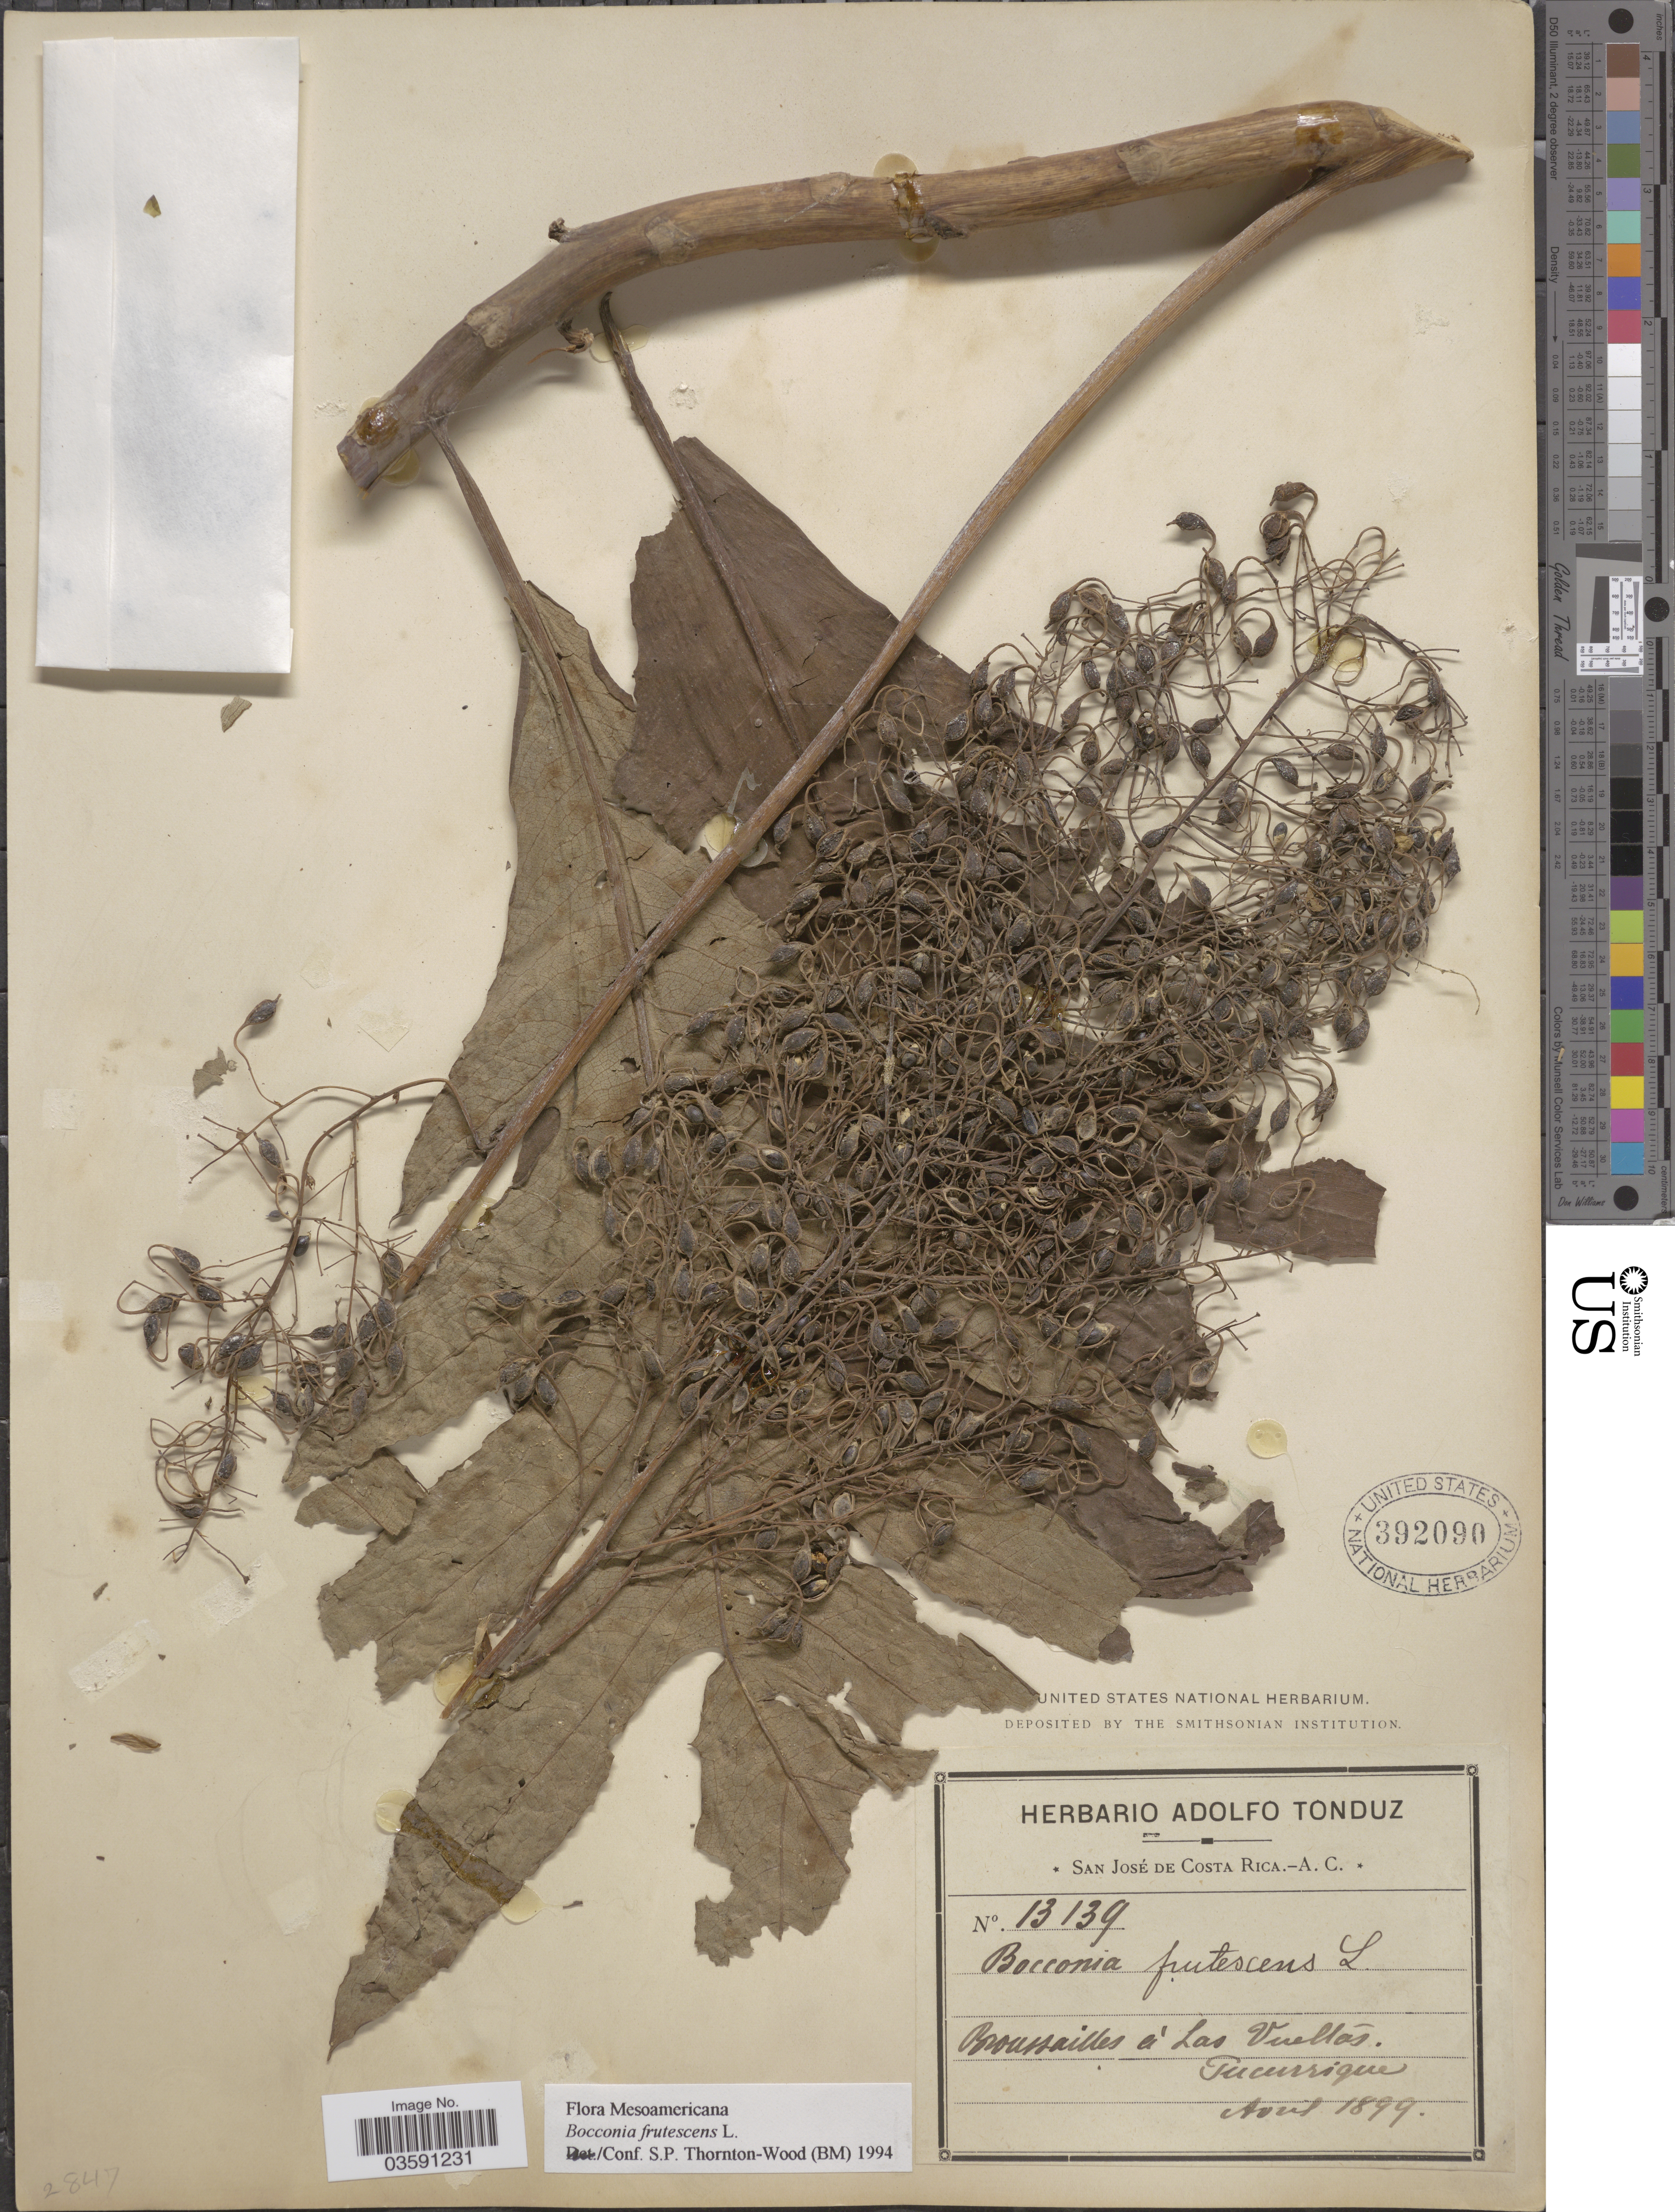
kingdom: Plantae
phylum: Tracheophyta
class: Magnoliopsida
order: Ranunculales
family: Papaveraceae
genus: Bocconia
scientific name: Bocconia frutescens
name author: L.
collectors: ex Herb. Adolfo Tonduz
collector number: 13139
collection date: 1899-04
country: Costa Rica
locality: Broussailles à Las Vueltas. Tucurrique.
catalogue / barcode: US 392090